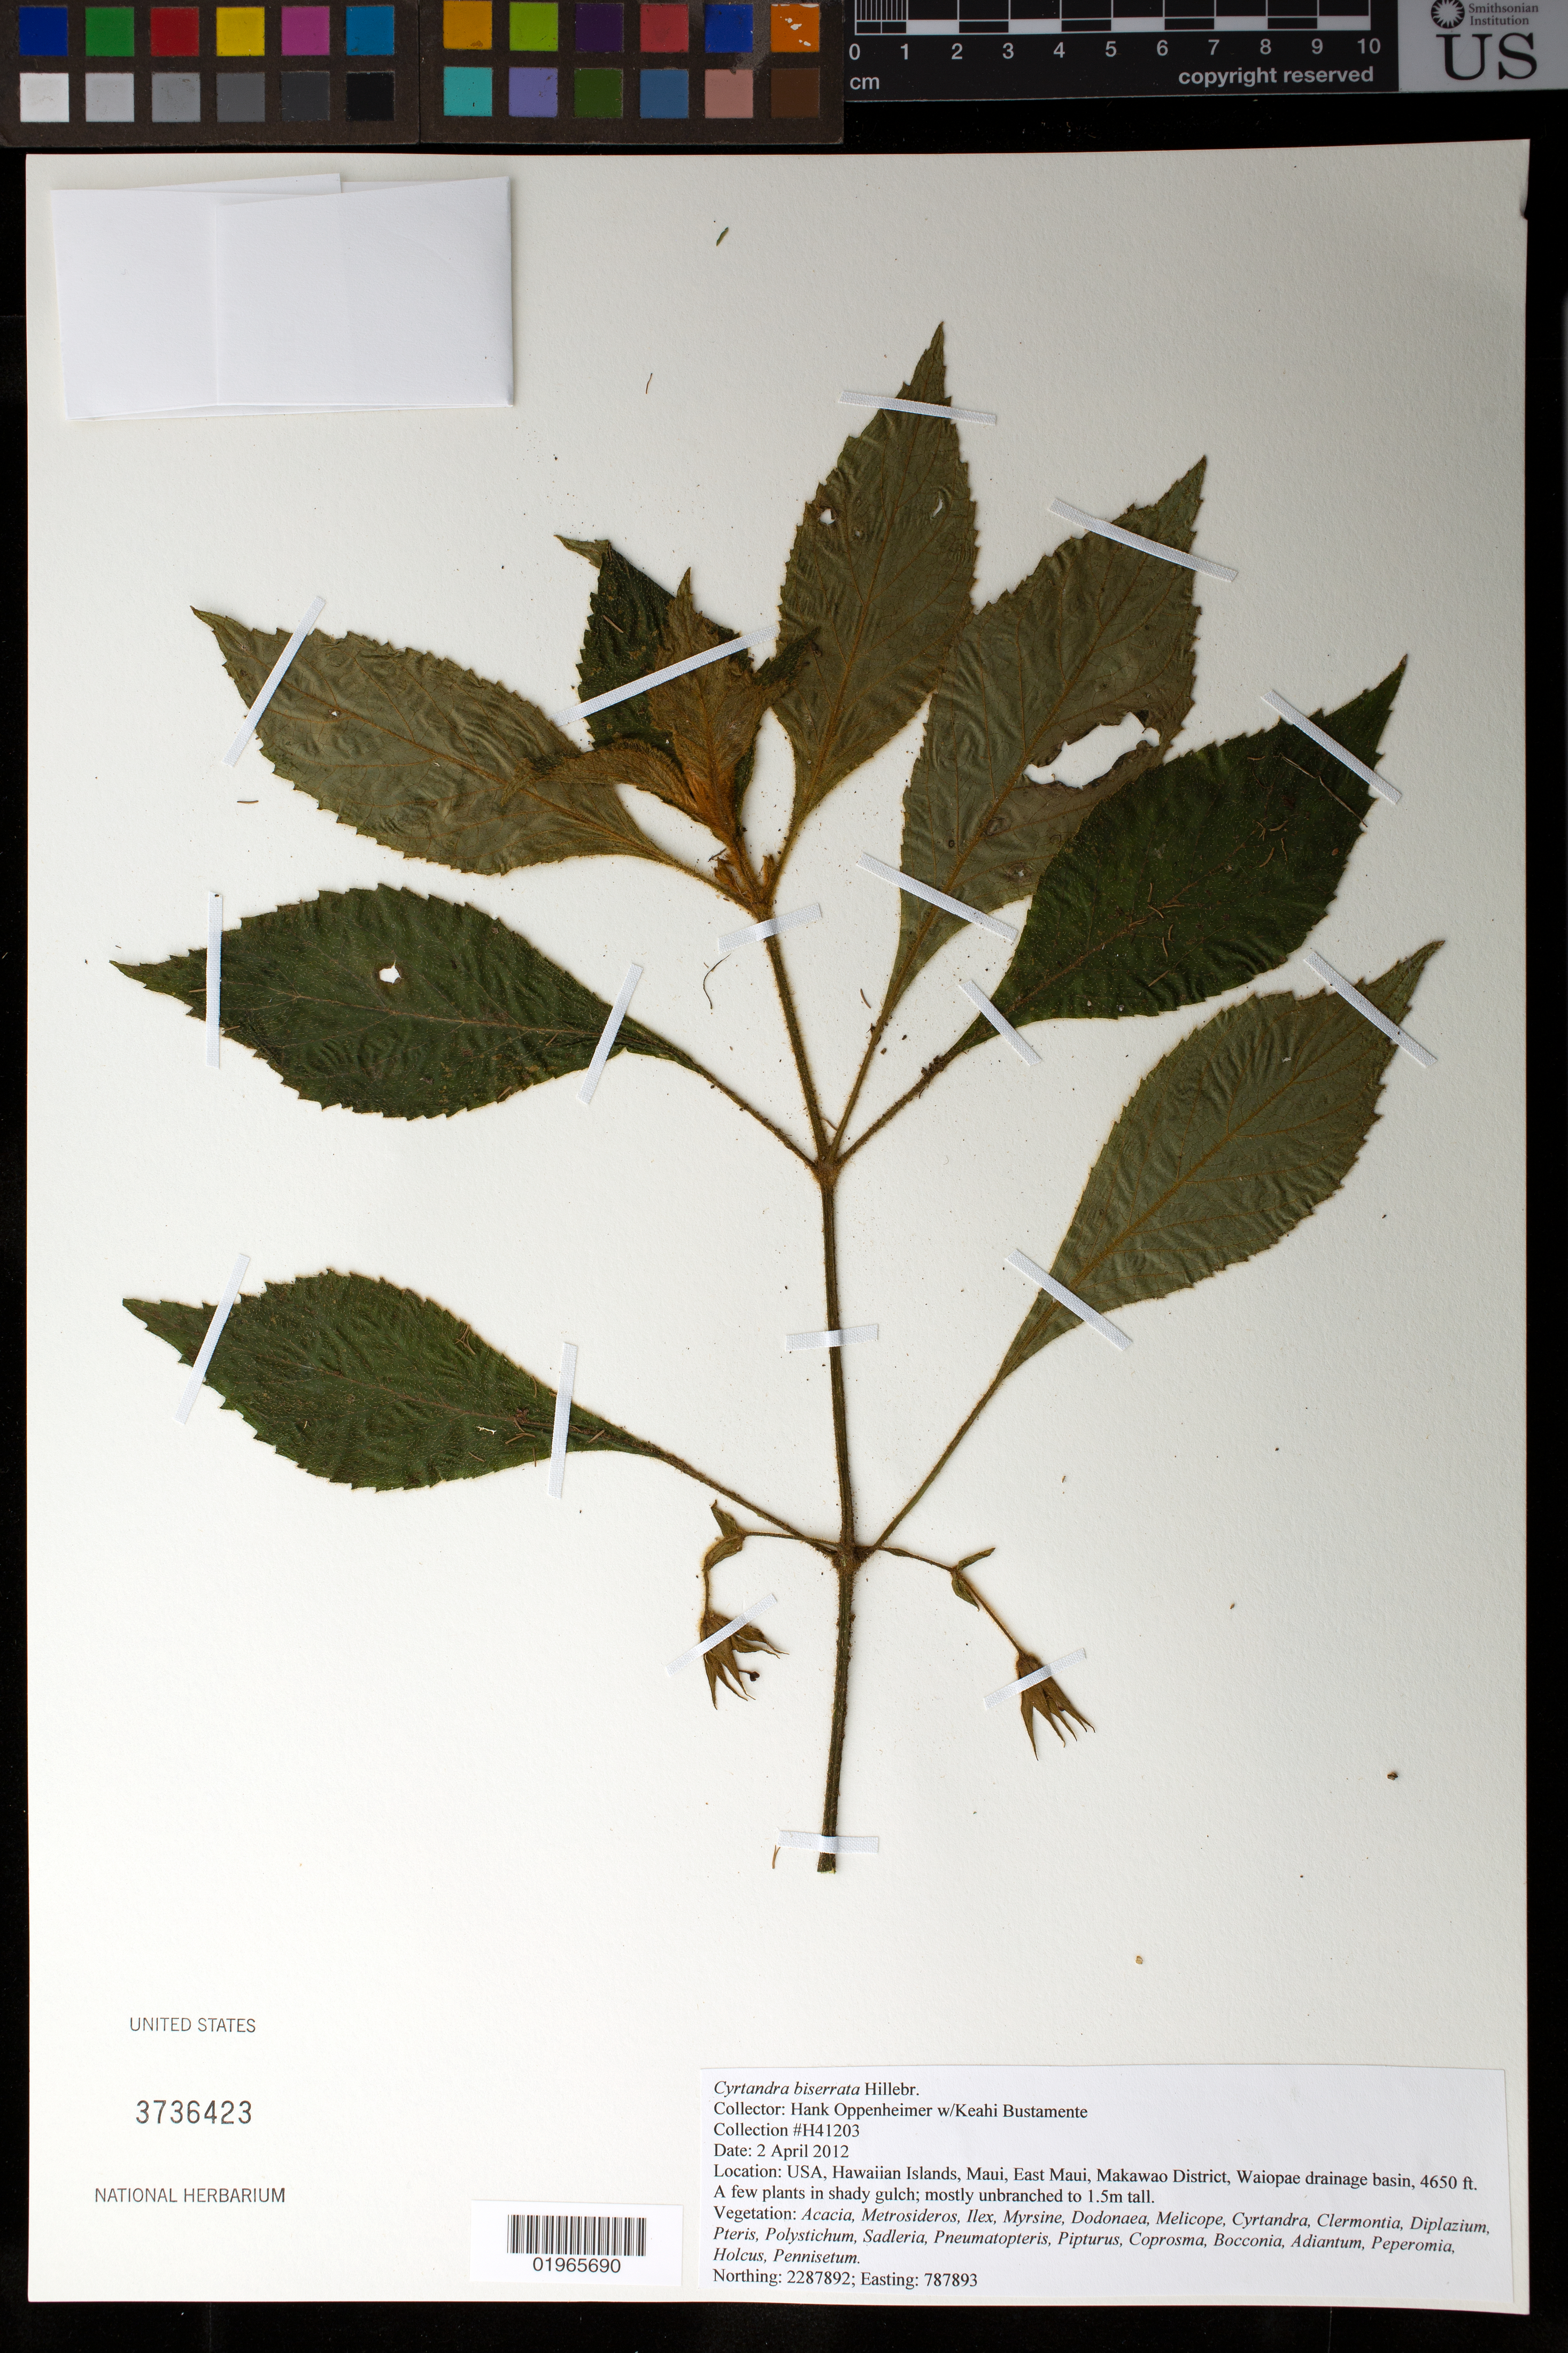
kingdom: Plantae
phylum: Tracheophyta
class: Magnoliopsida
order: Lamiales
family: Gesneriaceae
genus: Cyrtandra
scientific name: Cyrtandra biserrata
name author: Hillebr.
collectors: H. L. Oppenheimer & K. M. Bustamente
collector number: H41203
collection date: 2012-04-02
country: United States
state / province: Hawaii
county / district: Maui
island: Maui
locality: East Maui, Makawao District, Waiopae drainage basin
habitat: Shady gulch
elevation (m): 1417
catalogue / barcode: US 3736423